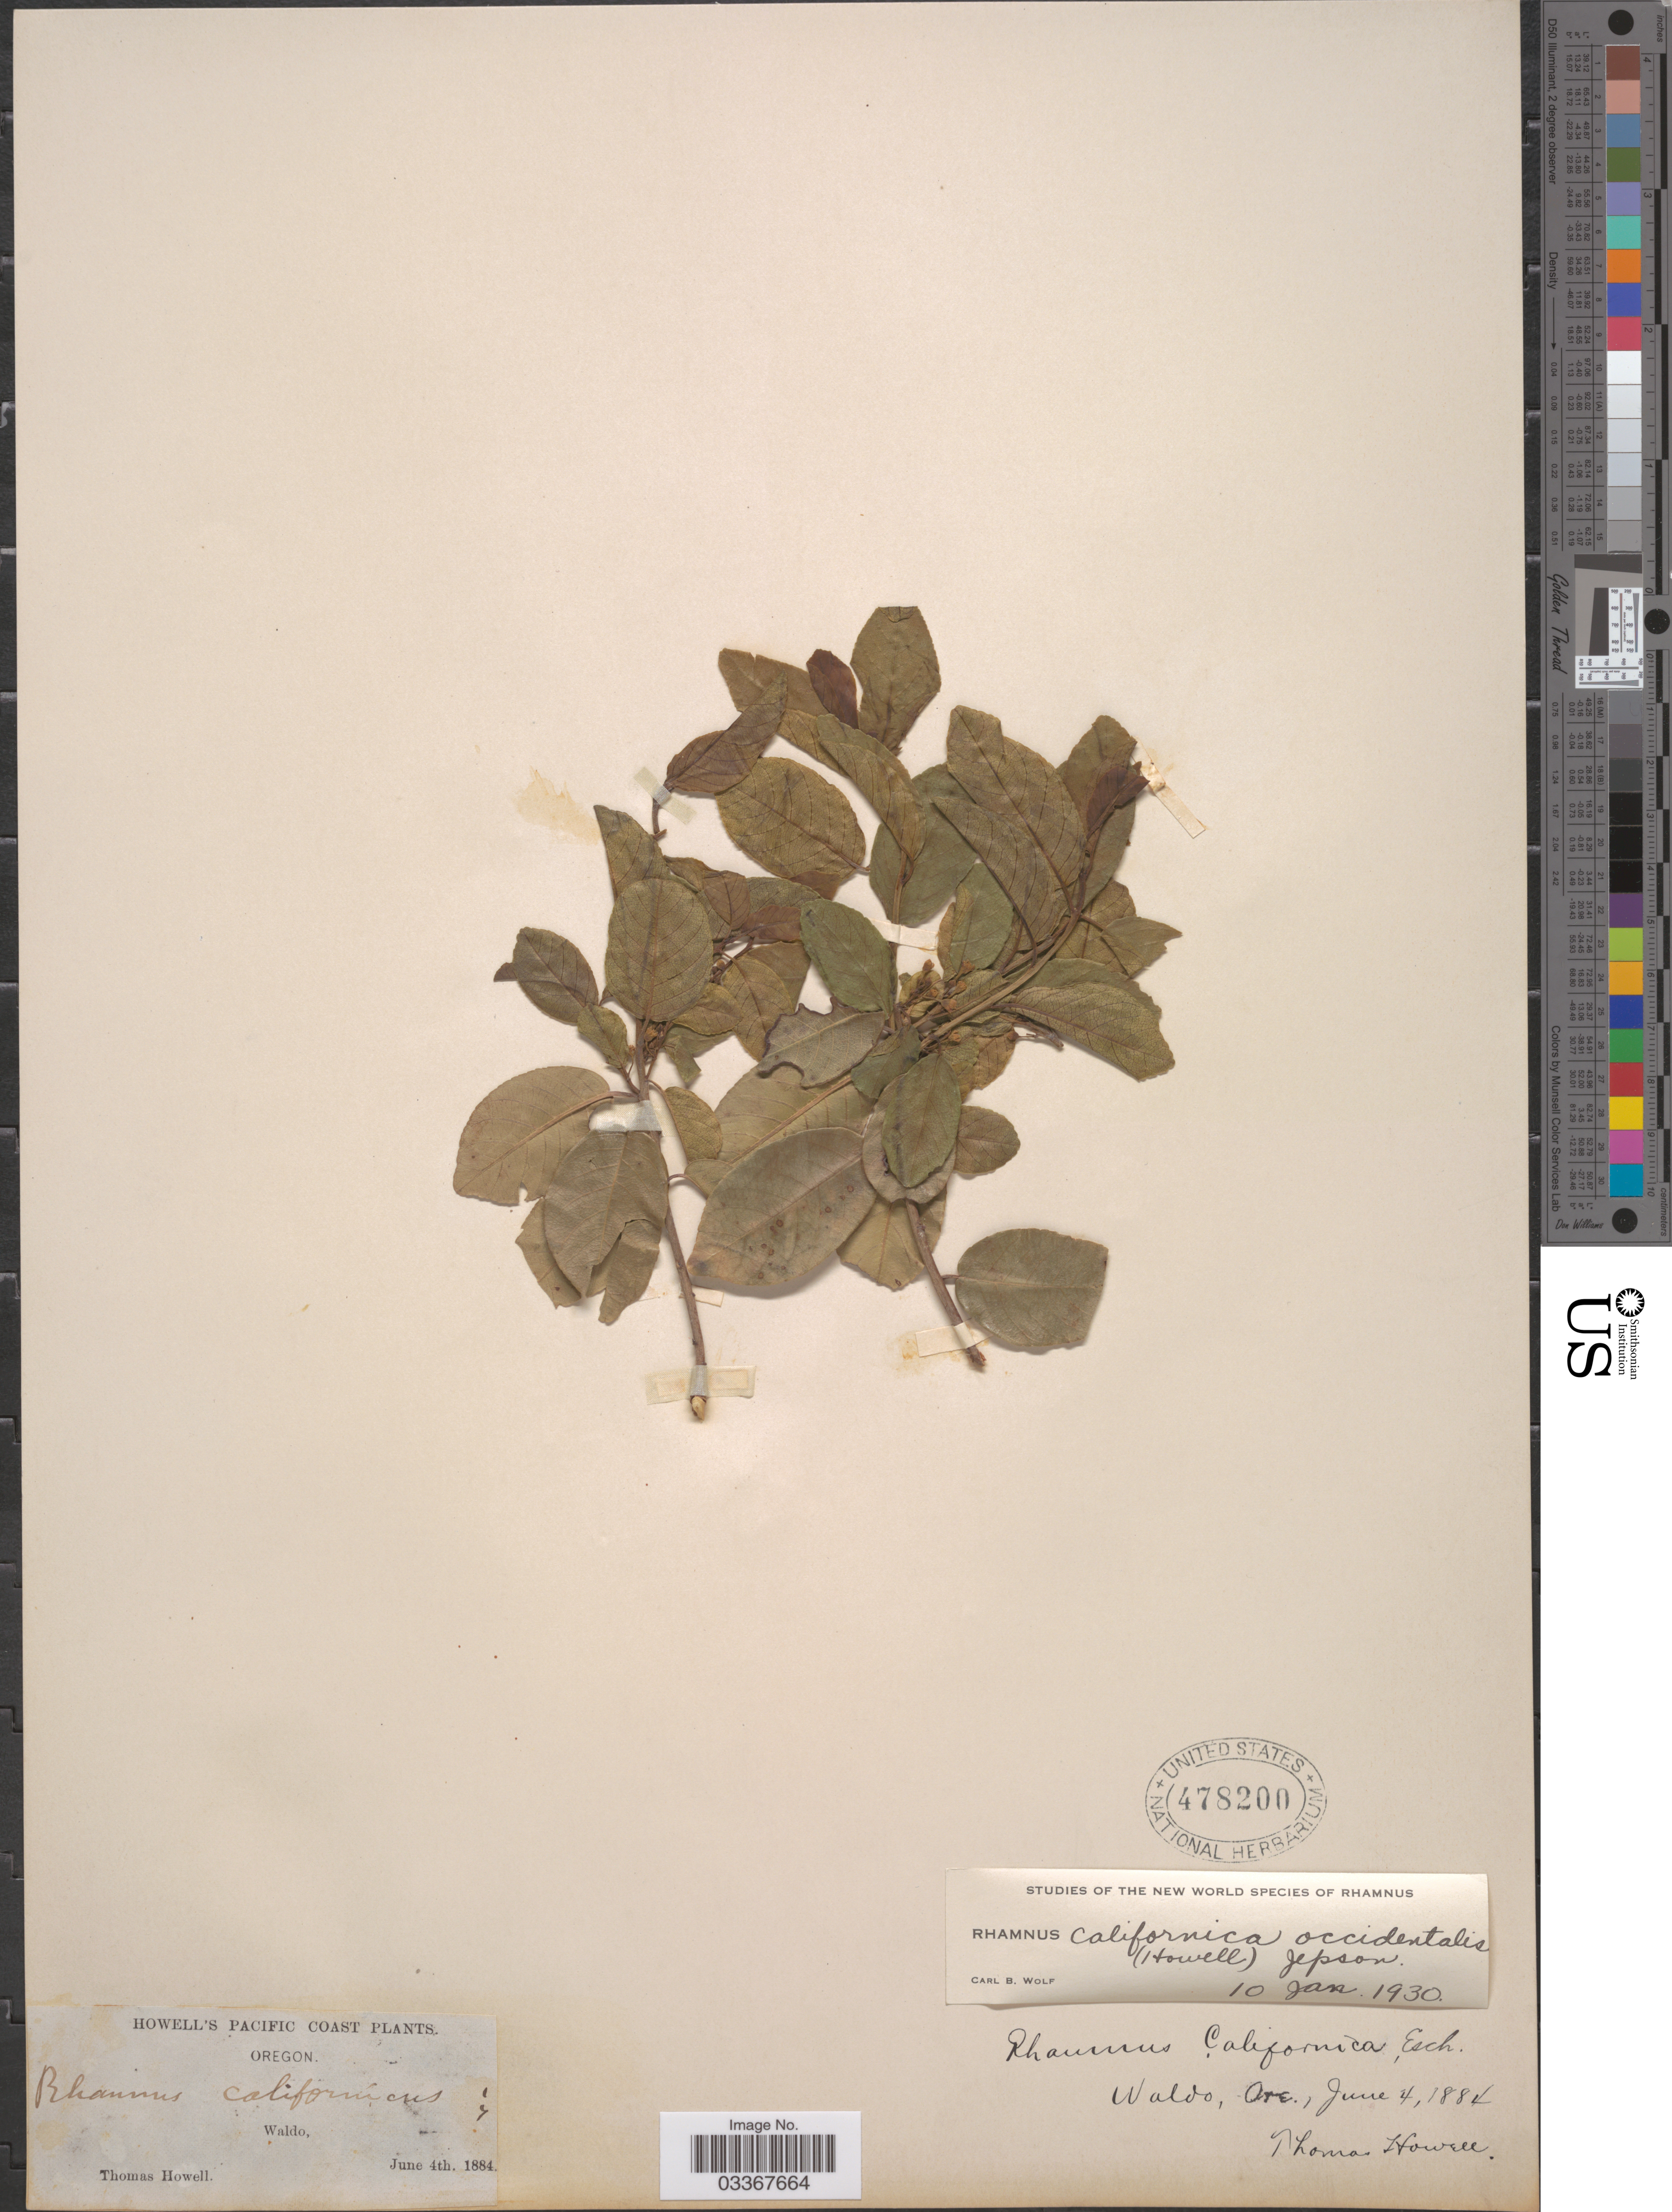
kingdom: Plantae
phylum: Tracheophyta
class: Magnoliopsida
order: Rosales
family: Rhamnaceae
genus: Frangula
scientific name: Frangula californica subsp. occidentalis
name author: (Howell) Kartesz & Gandhi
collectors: T. Howell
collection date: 1884-06-04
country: United States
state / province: Oregon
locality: Pacific Coast, Waldo.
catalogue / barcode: US 478200